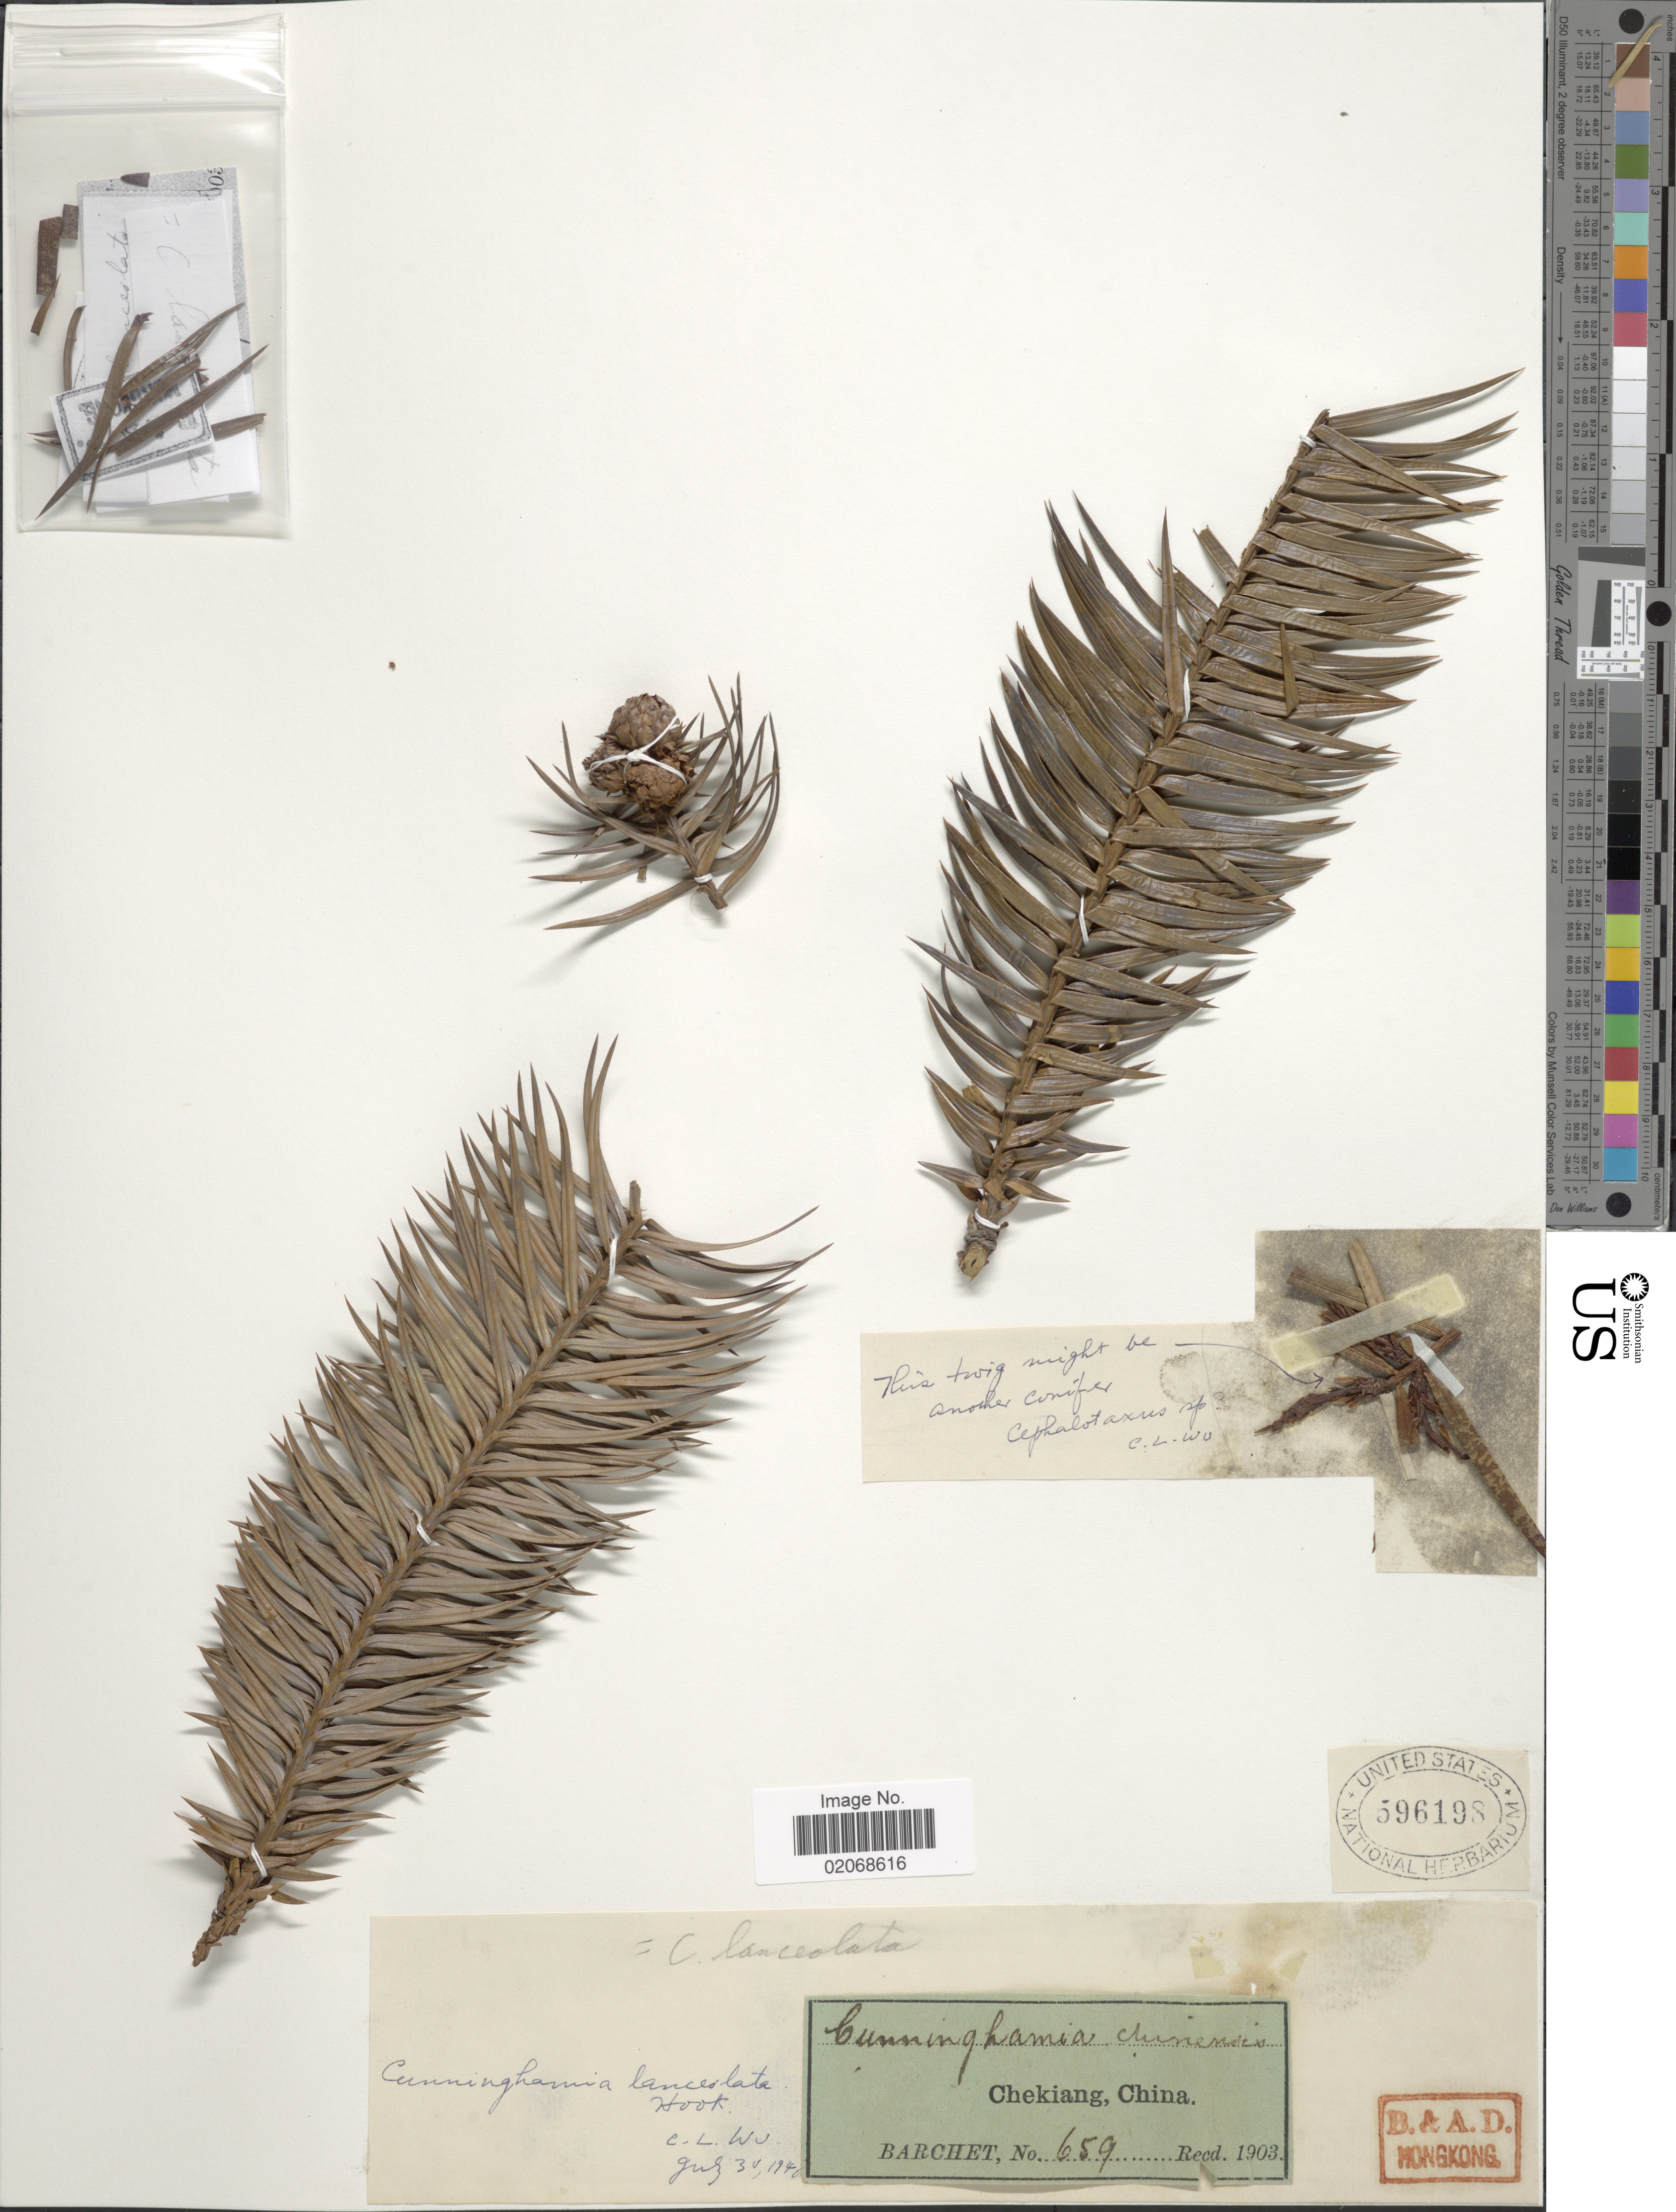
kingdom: Plantae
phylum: Tracheophyta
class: Pinopsida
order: Pinales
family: Cupressaceae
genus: Cunninghamia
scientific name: Cunninghamia lanceolata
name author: (Lamb.) Hook.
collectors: Barchet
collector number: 659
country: China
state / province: Zhejiang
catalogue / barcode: US 596198